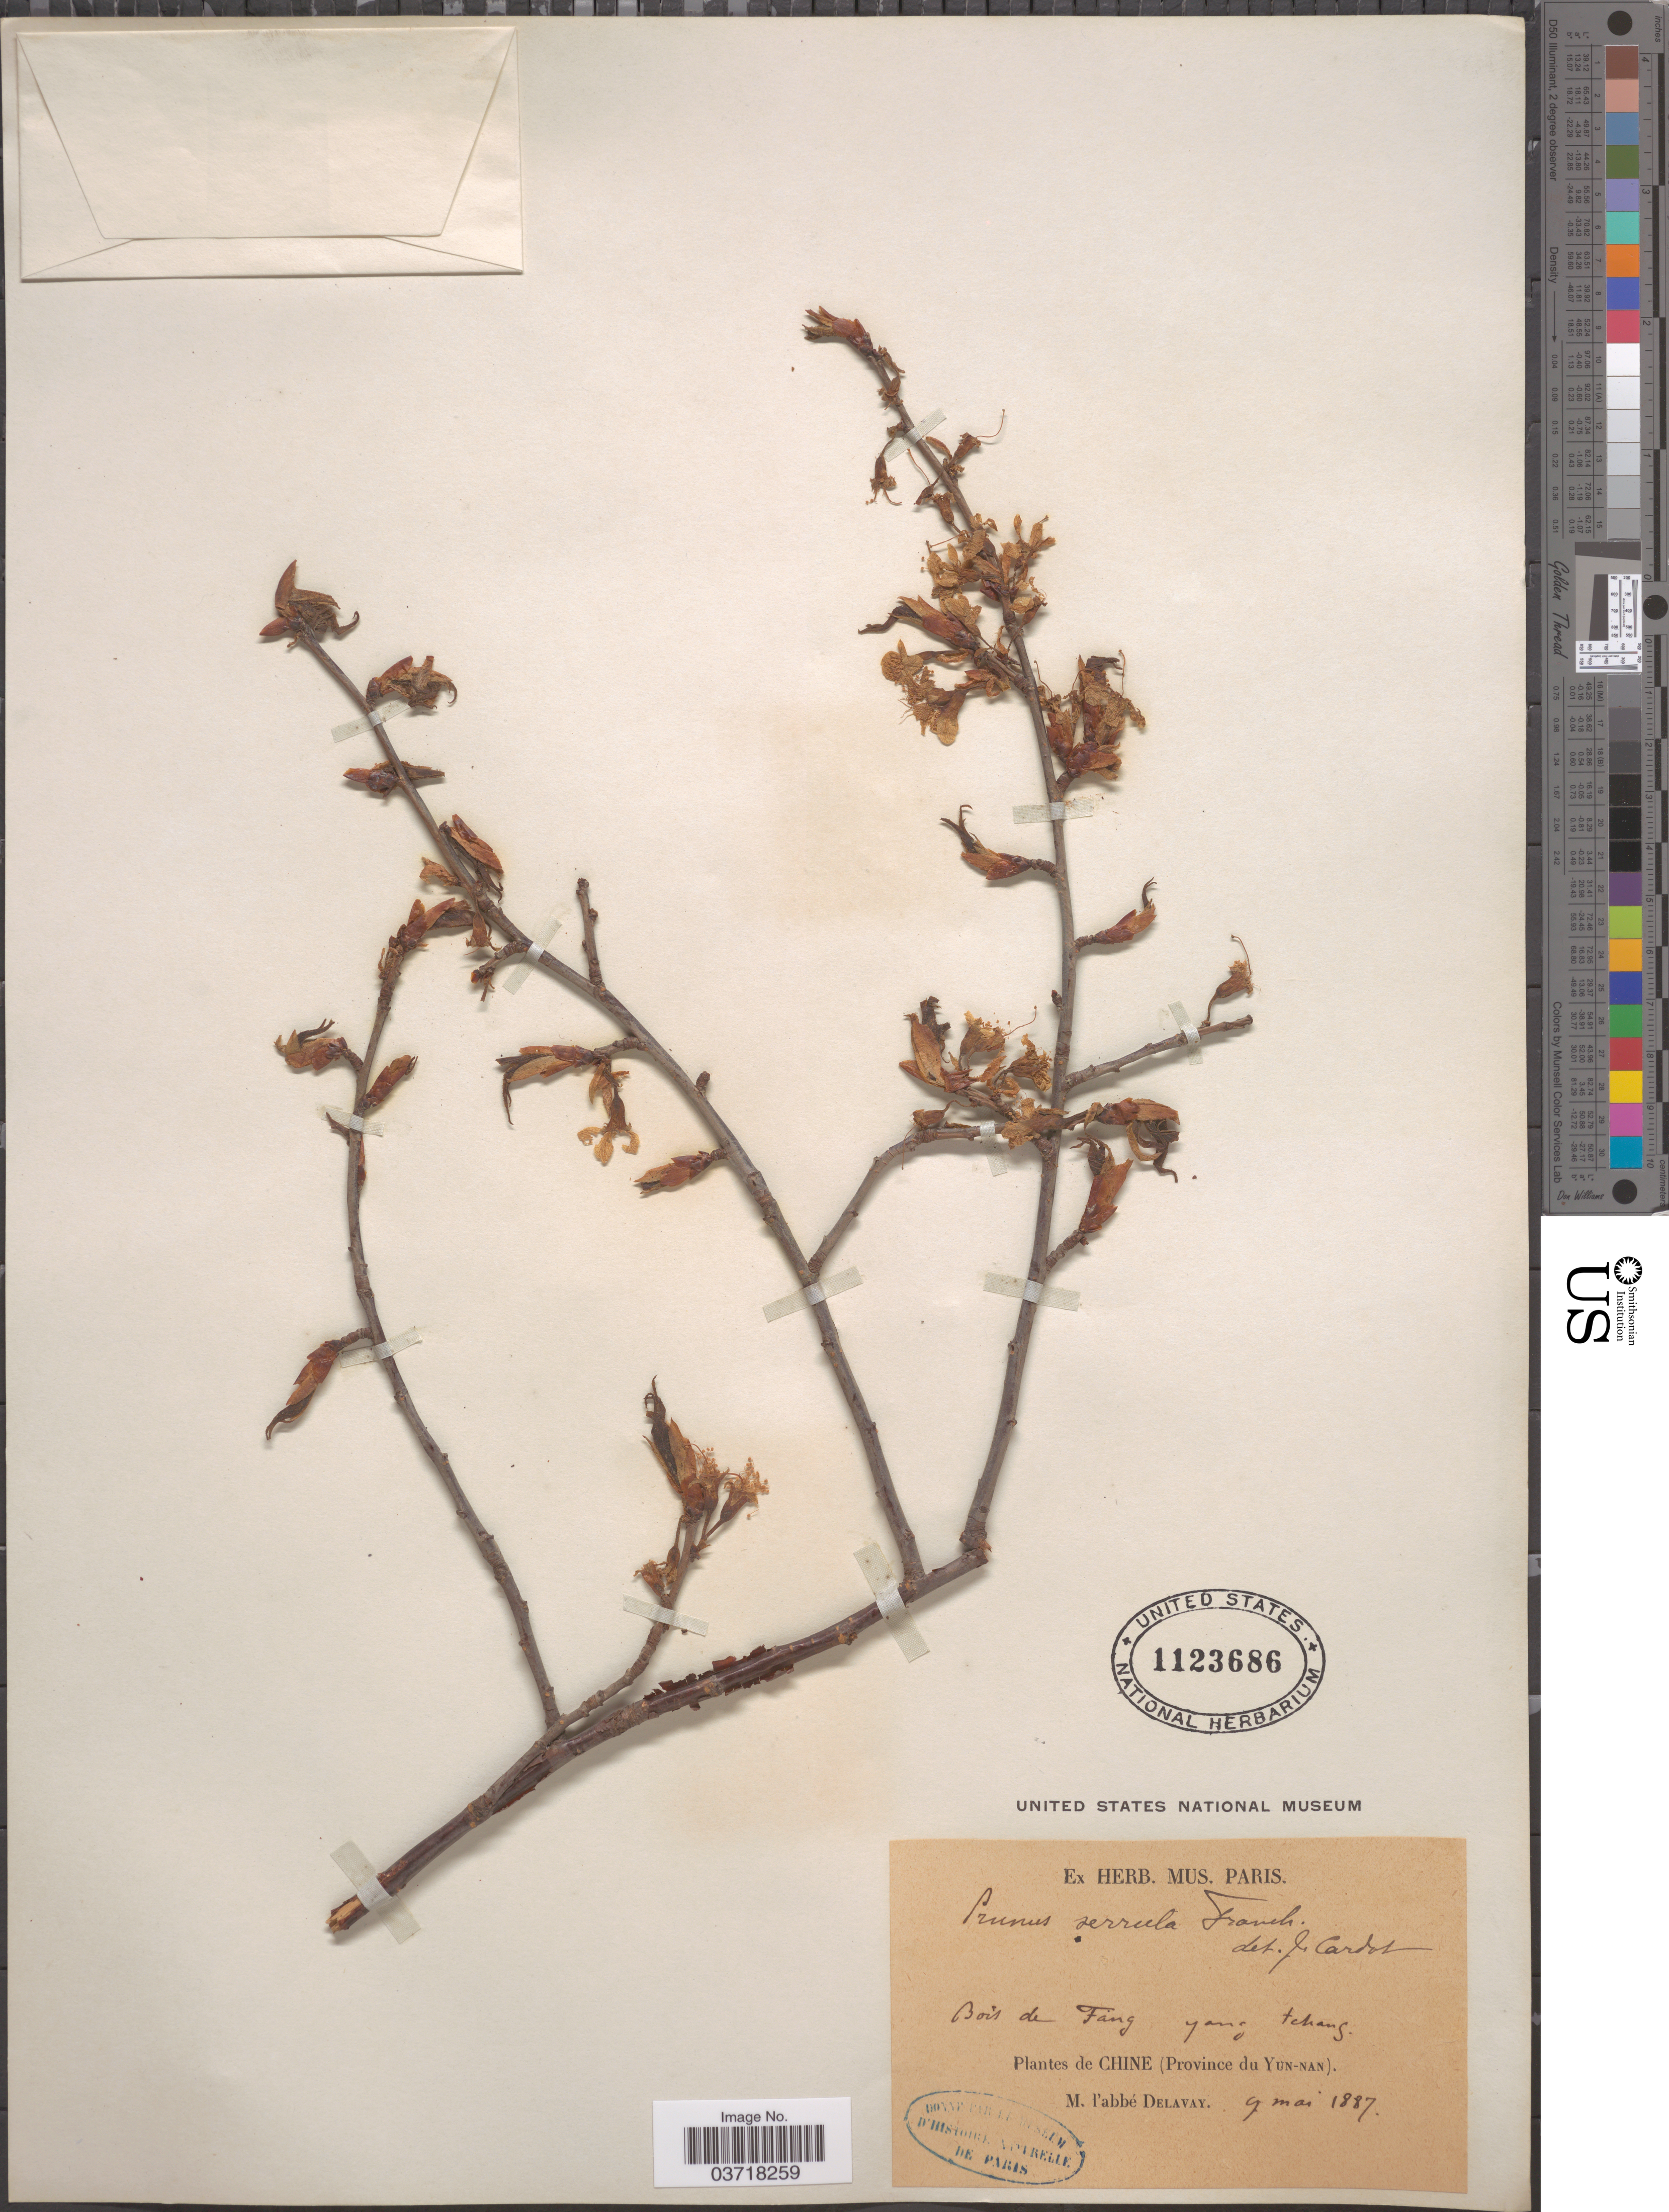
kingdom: Plantae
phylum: Tracheophyta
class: Magnoliopsida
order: Rosales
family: Rosaceae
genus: Prunus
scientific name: Prunus serrula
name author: Franch.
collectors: P. Delavay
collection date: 1887-05-09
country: China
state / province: Yunnan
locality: Bois de Fang yang tchang. Province de Yun-Nan.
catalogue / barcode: US 1123686